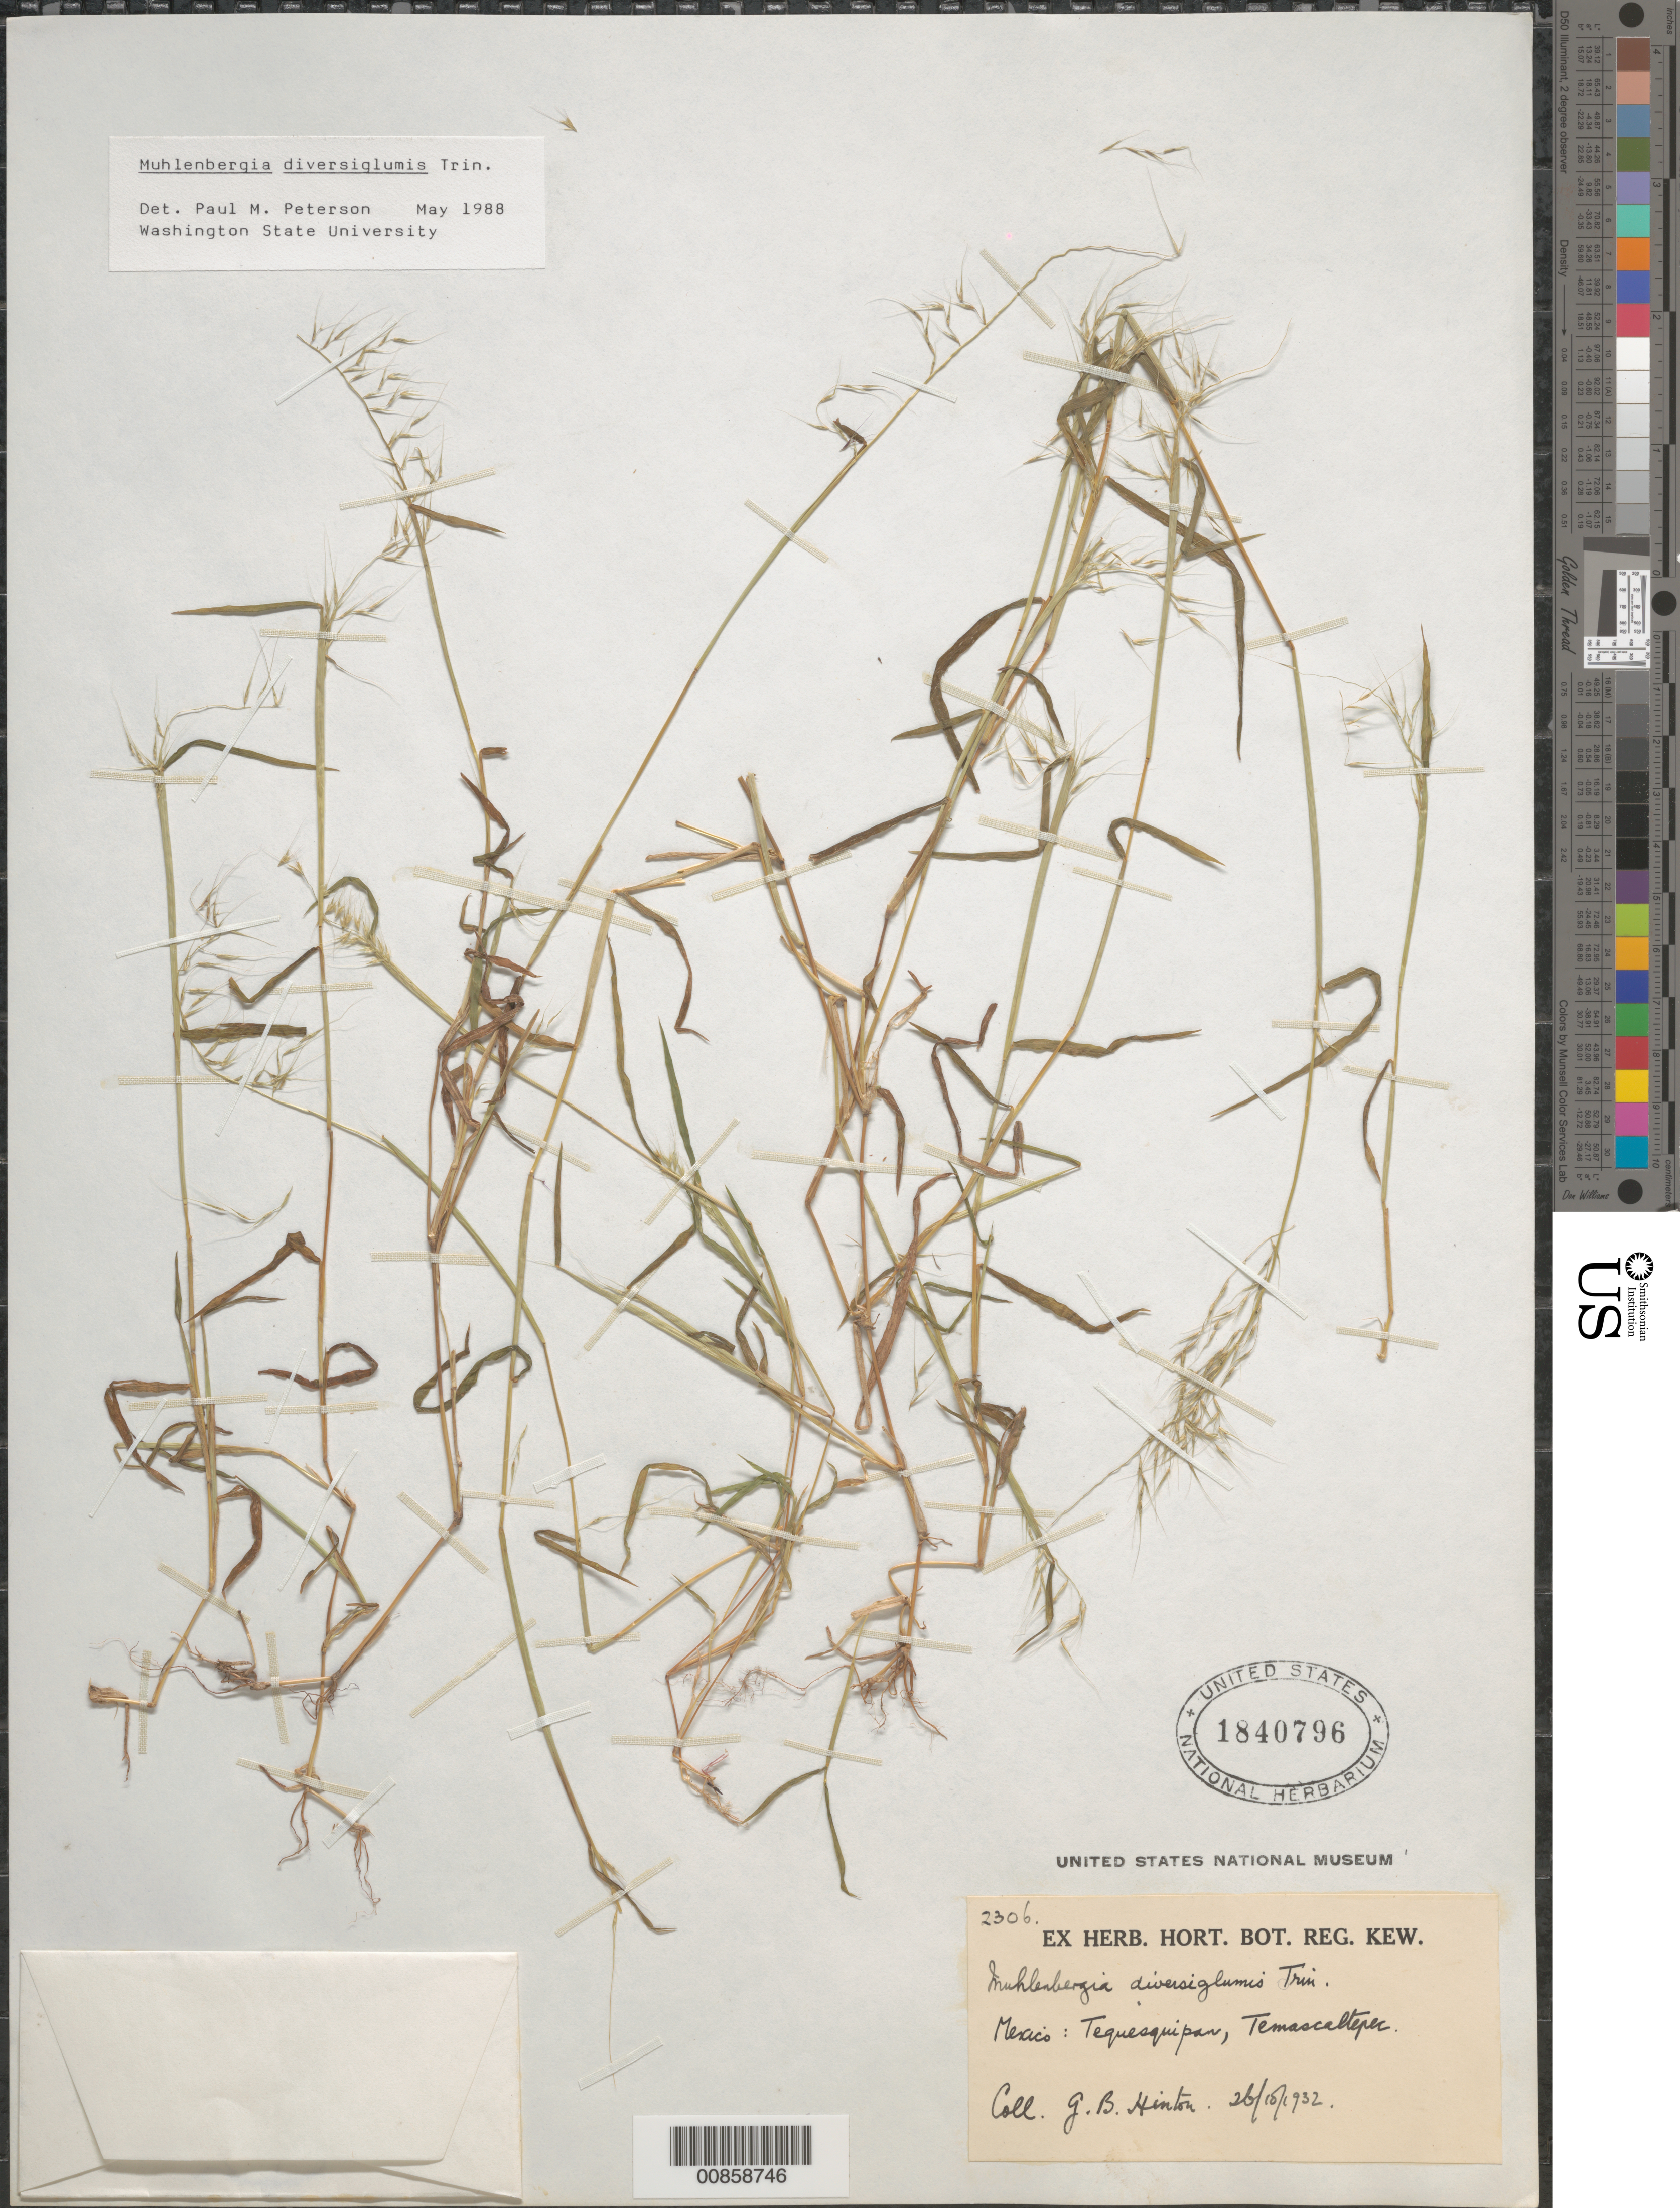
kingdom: Plantae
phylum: Tracheophyta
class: Liliopsida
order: Poales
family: Poaceae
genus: Muhlenbergia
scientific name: Muhlenbergia diversiglumis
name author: Trin.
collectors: G. B. Hinton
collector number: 2306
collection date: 1932-10-26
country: Mexico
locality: Tequesquipan, Temascaltepec.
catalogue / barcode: US 1840796